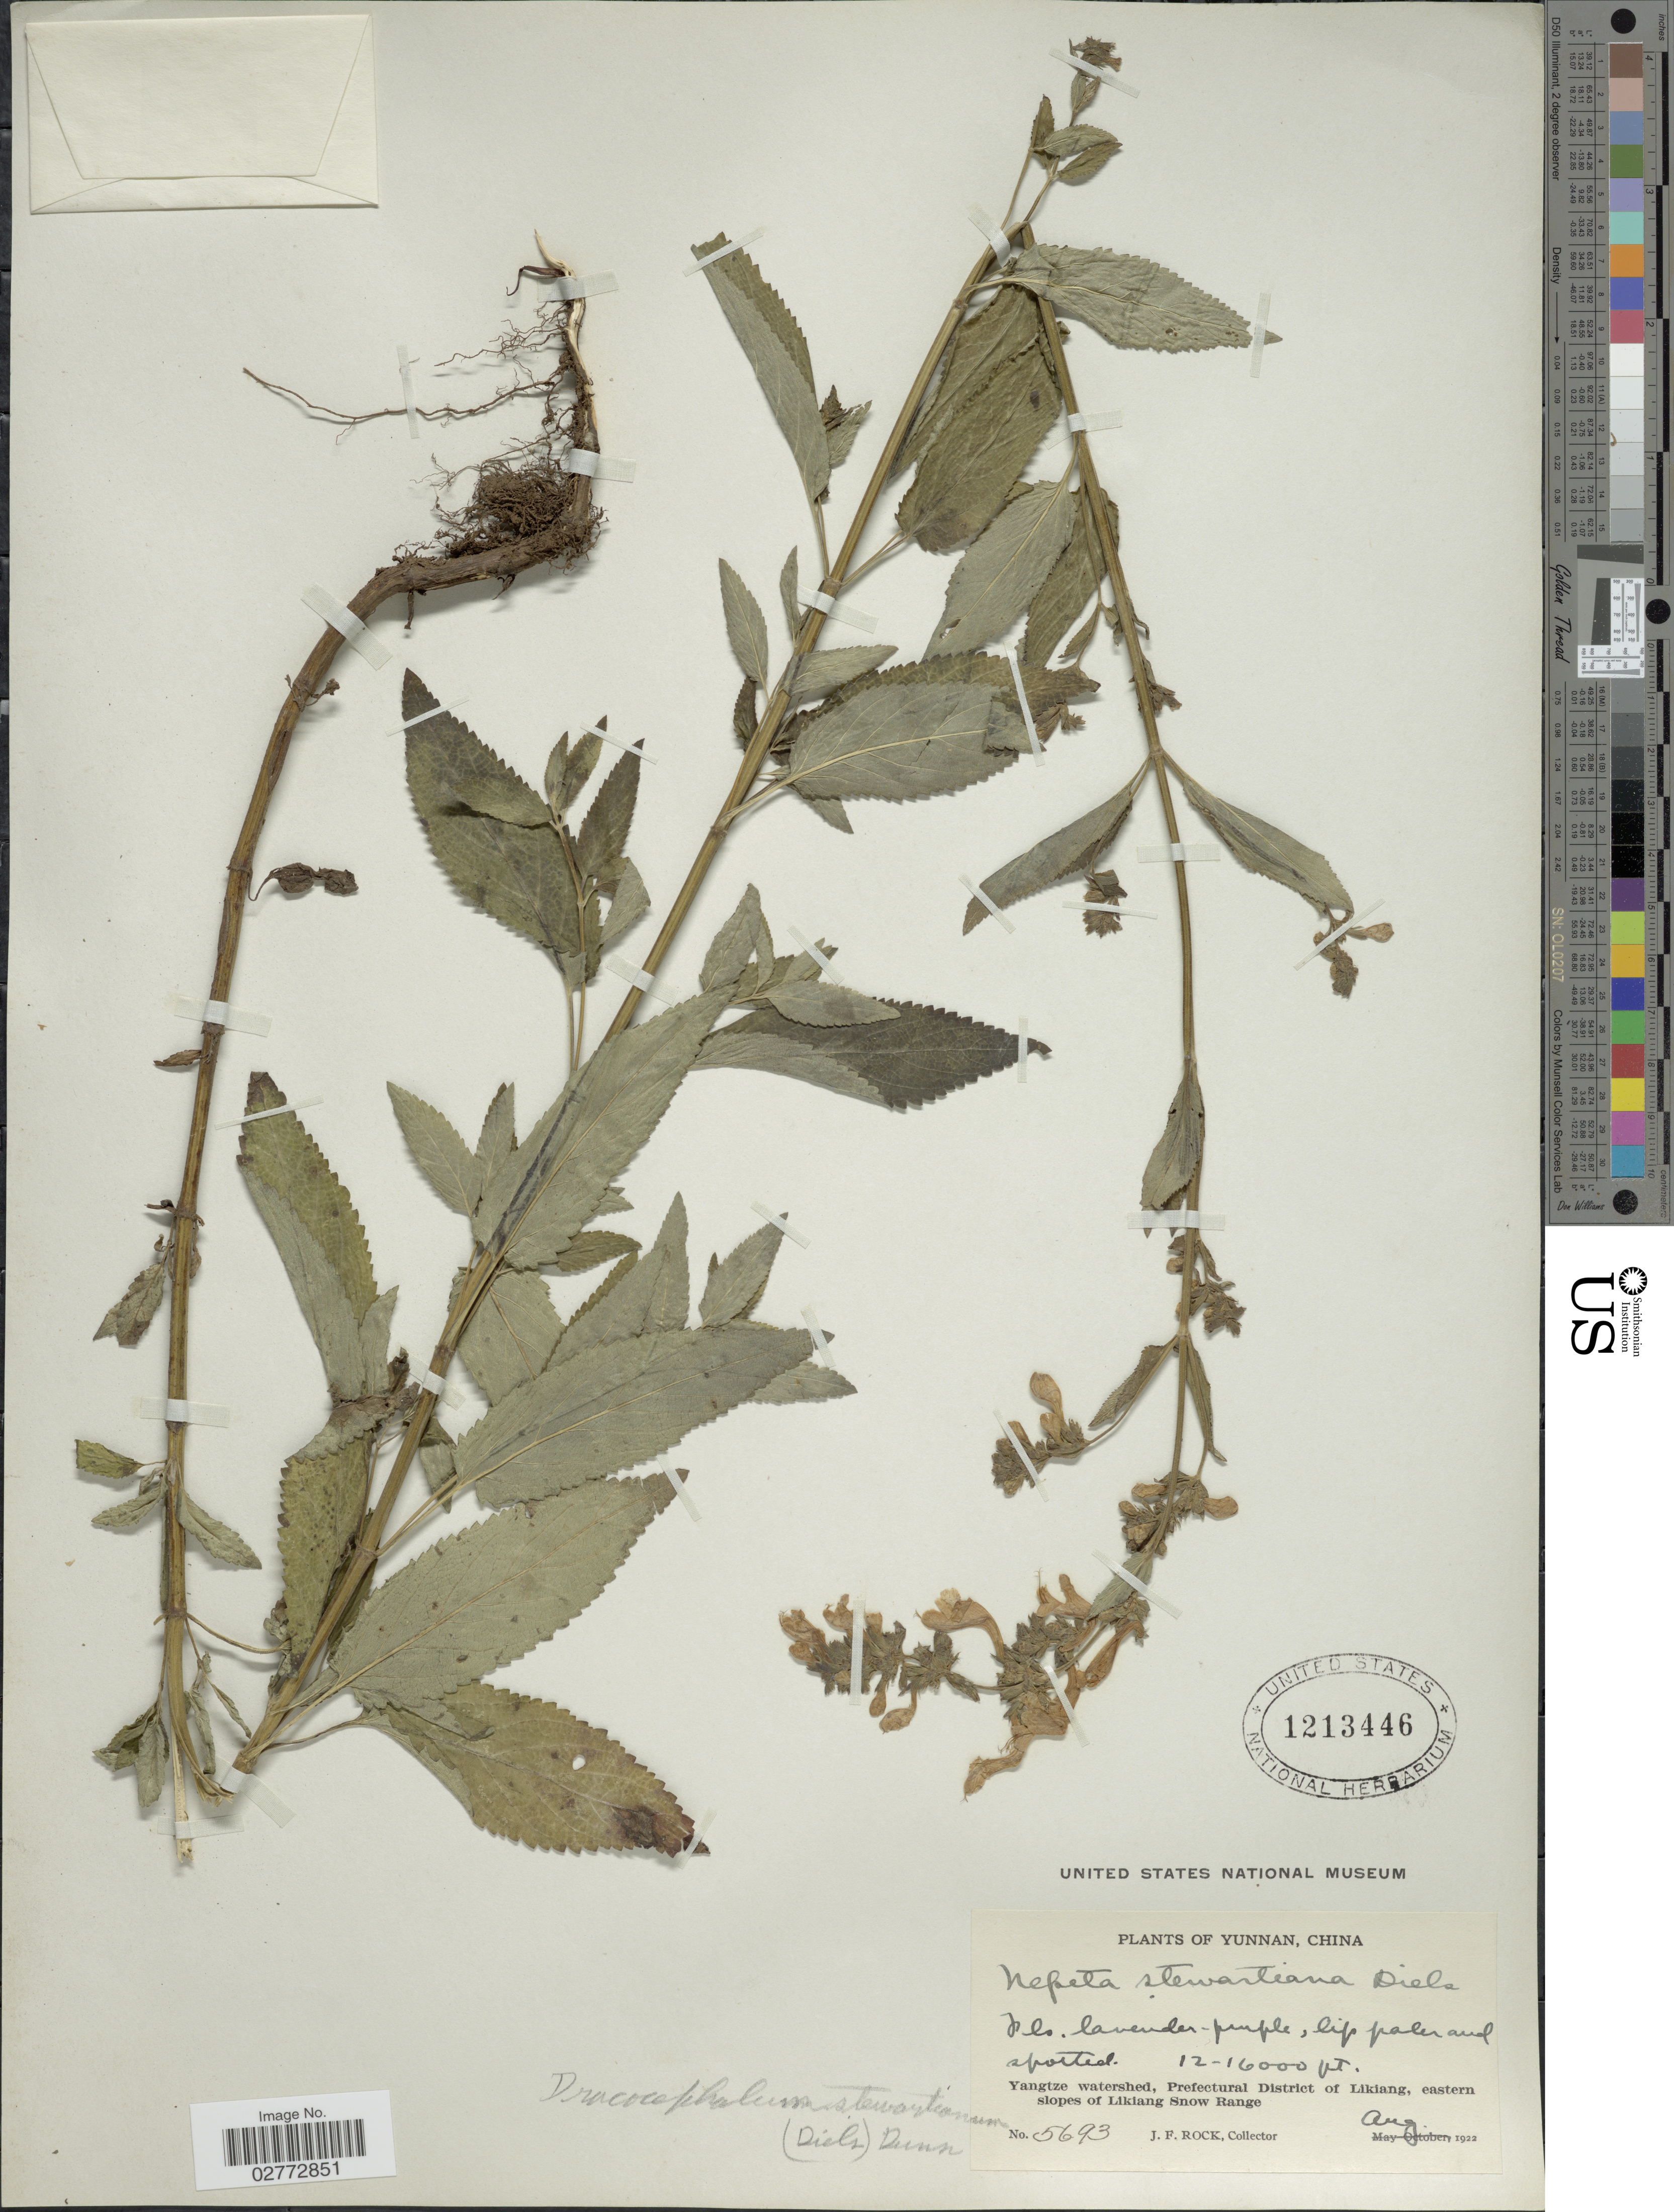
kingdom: Plantae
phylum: Tracheophyta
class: Magnoliopsida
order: Lamiales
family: Lamiaceae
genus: Dracocephalum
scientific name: Dracocephalum stewartianum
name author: (Diels)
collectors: J. Rock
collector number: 5693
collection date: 1922-08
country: China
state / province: Yunnan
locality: Yangtze watershed, Prefectural District of Likiang, eastern slopes of Likiang Snow Range.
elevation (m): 3658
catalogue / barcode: US 1213446